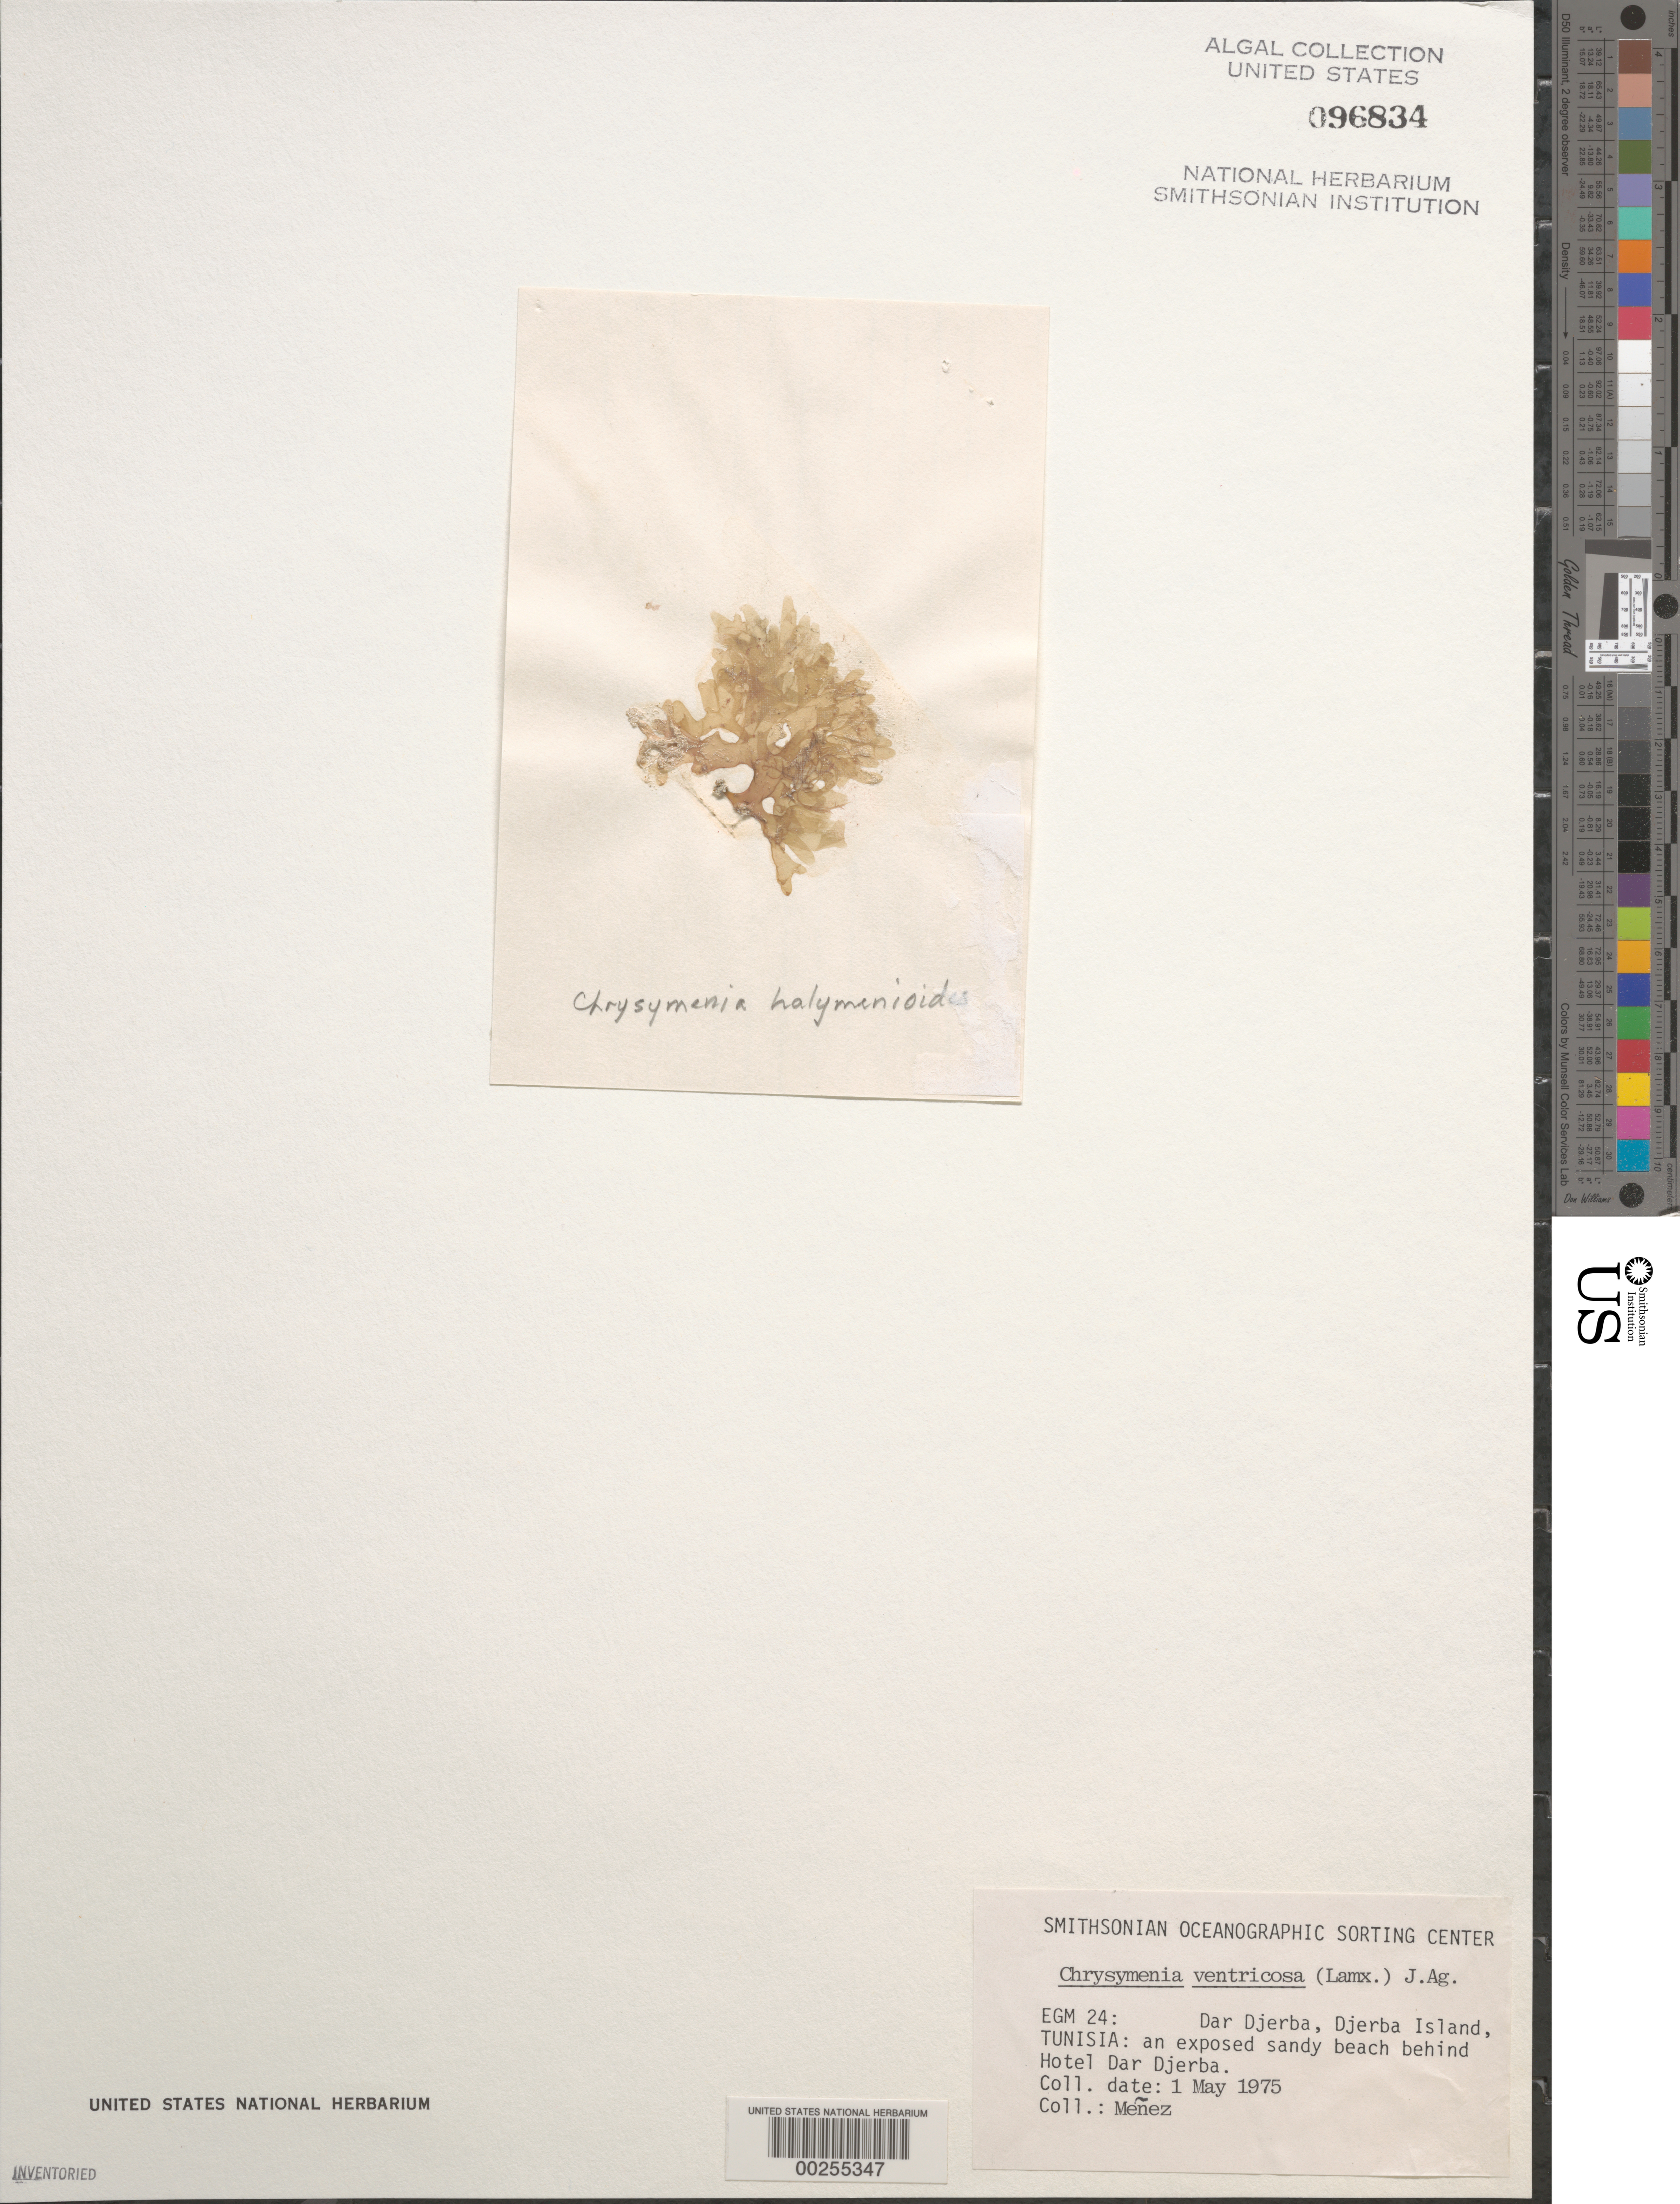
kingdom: Plantae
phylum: Rhodophyta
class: Florideophyceae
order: Rhodymeniales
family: Rhodymeniaceae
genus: Chrysymenia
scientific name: Chrysymenia ventricosa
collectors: Meñez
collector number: EGM 24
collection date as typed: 01 May 1975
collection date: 1975-05-01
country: Tunisia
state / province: Medenine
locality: Dar djerba, djerba island, behind hotel dar djerba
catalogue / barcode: US 96834